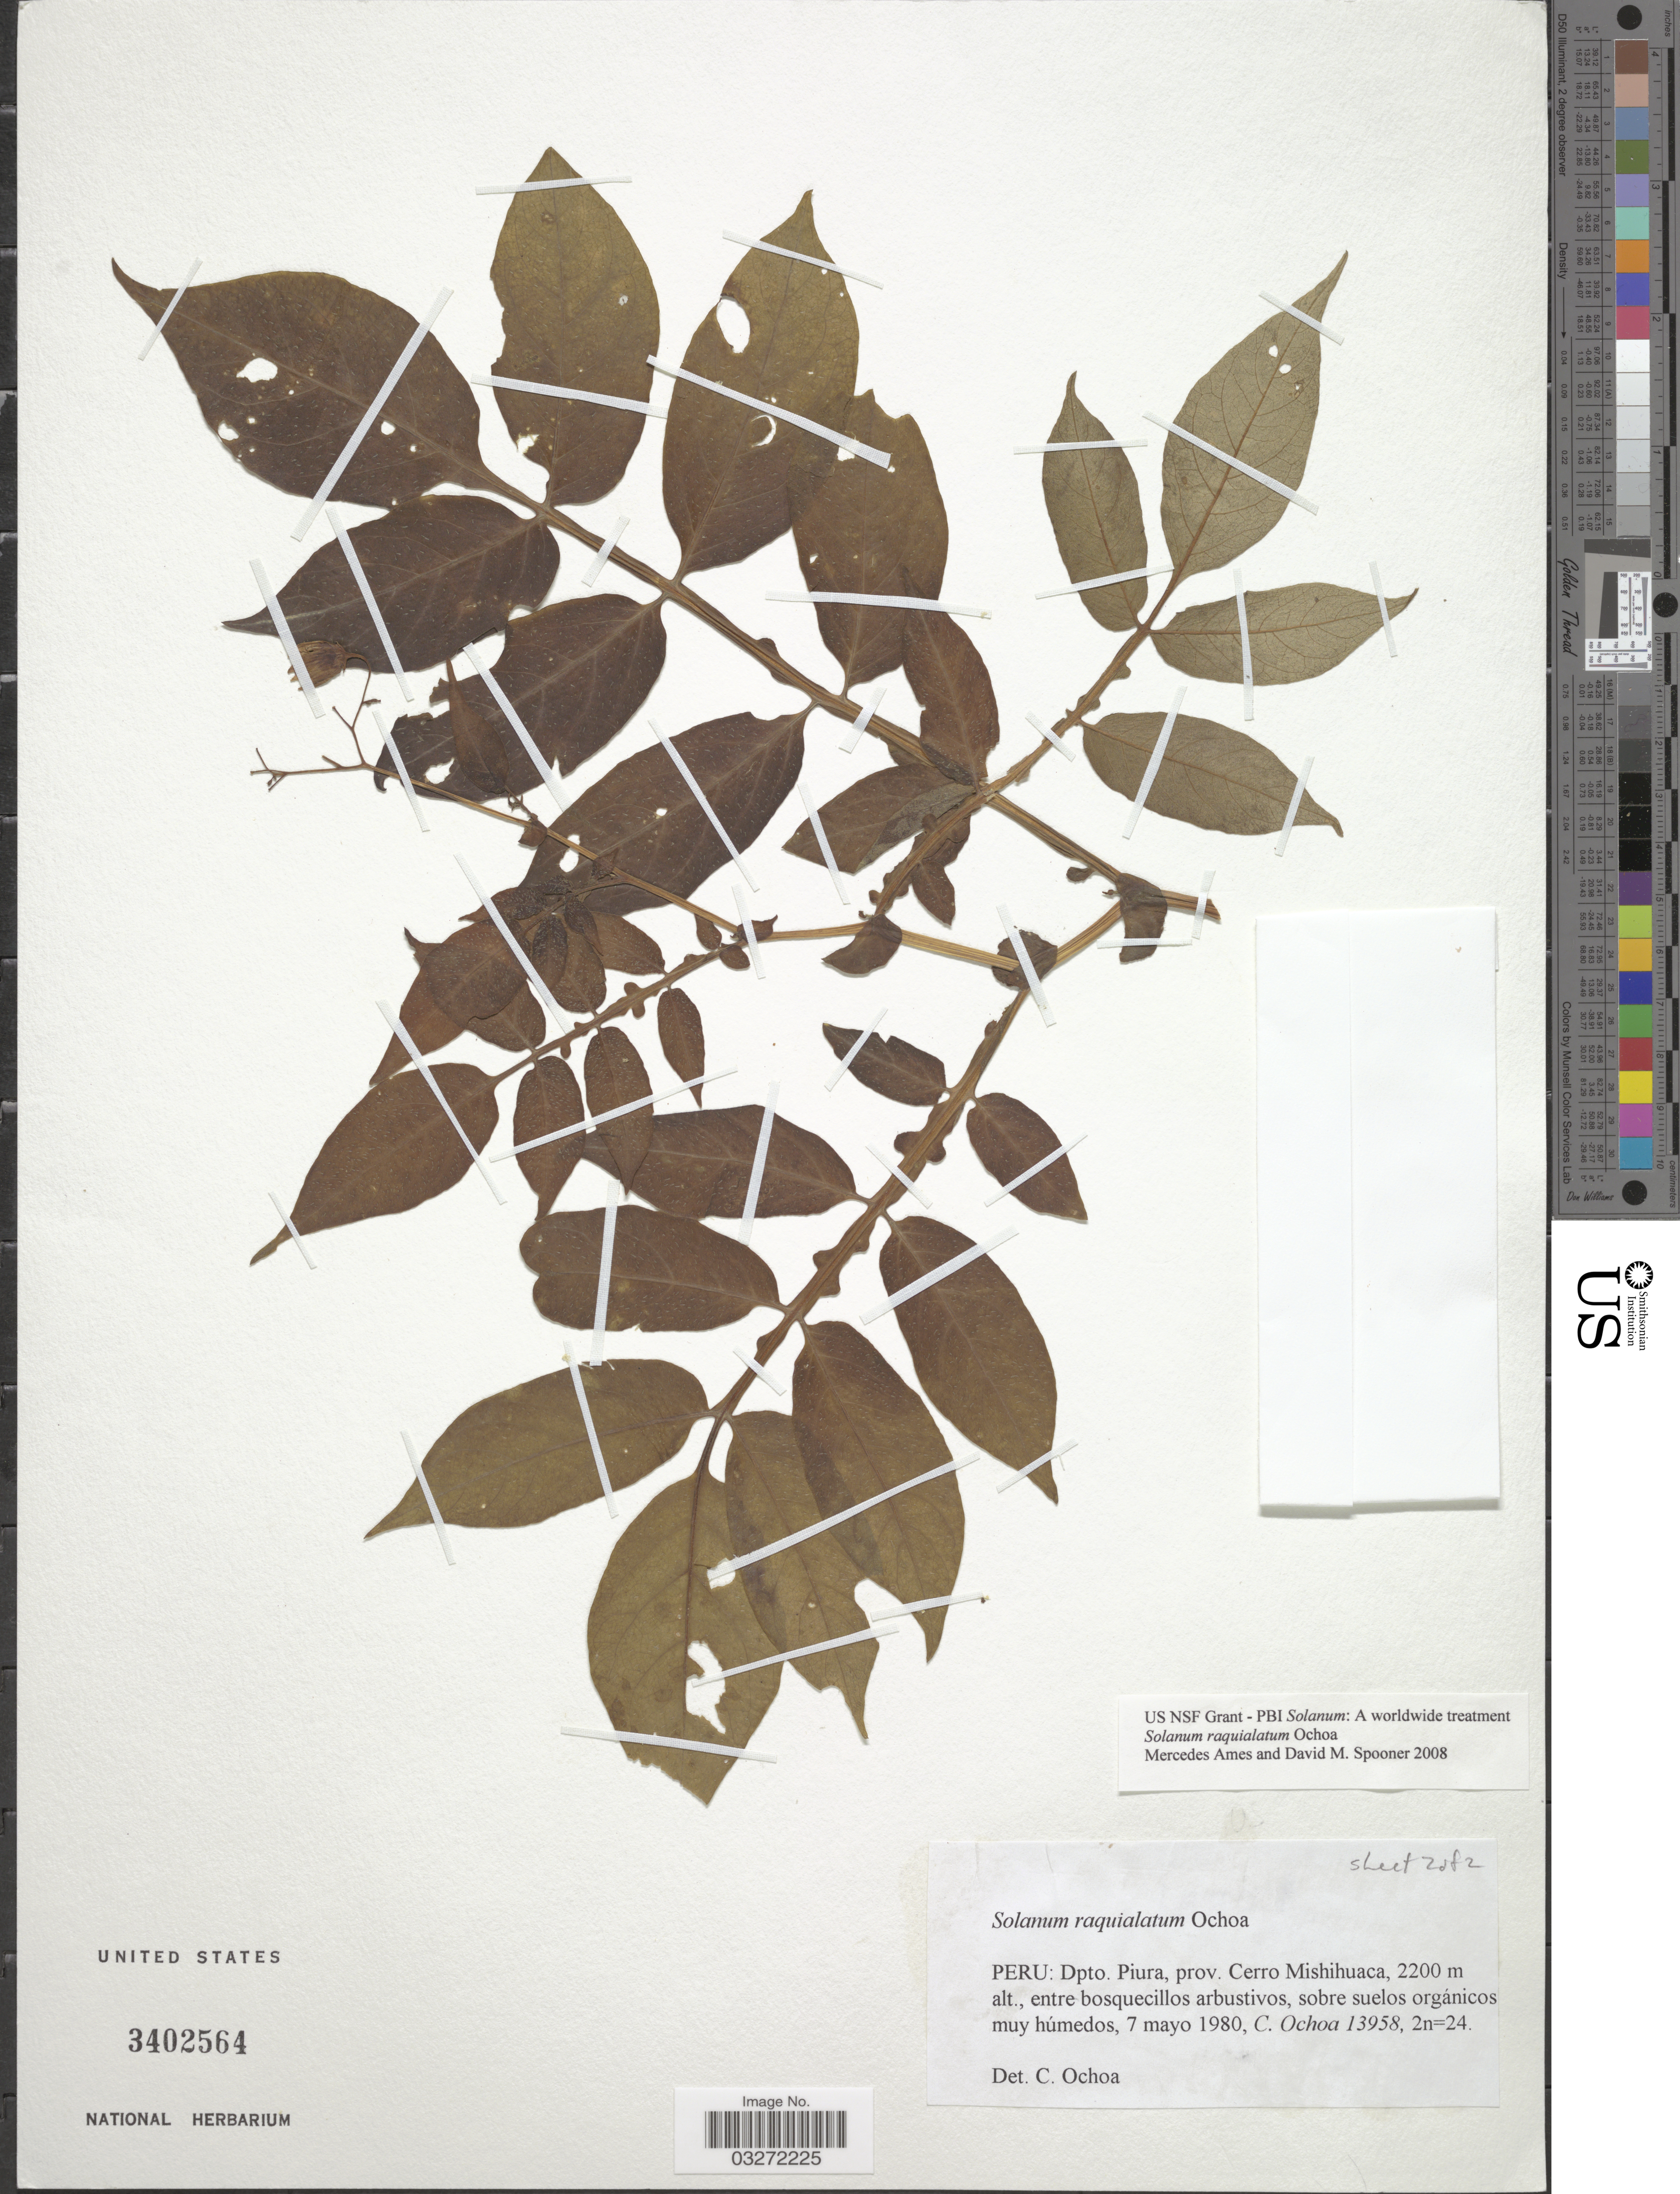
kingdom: Plantae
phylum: Tracheophyta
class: Magnoliopsida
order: Solanales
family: Solanaceae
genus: Solanum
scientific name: Solanum raquialatum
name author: Ochoa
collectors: C. Ochoa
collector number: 13958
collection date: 1980-05-07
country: Peru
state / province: Piura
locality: Dpto. Piura, prov. Cerro Mishihuaca.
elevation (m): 2200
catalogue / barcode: US 3402564